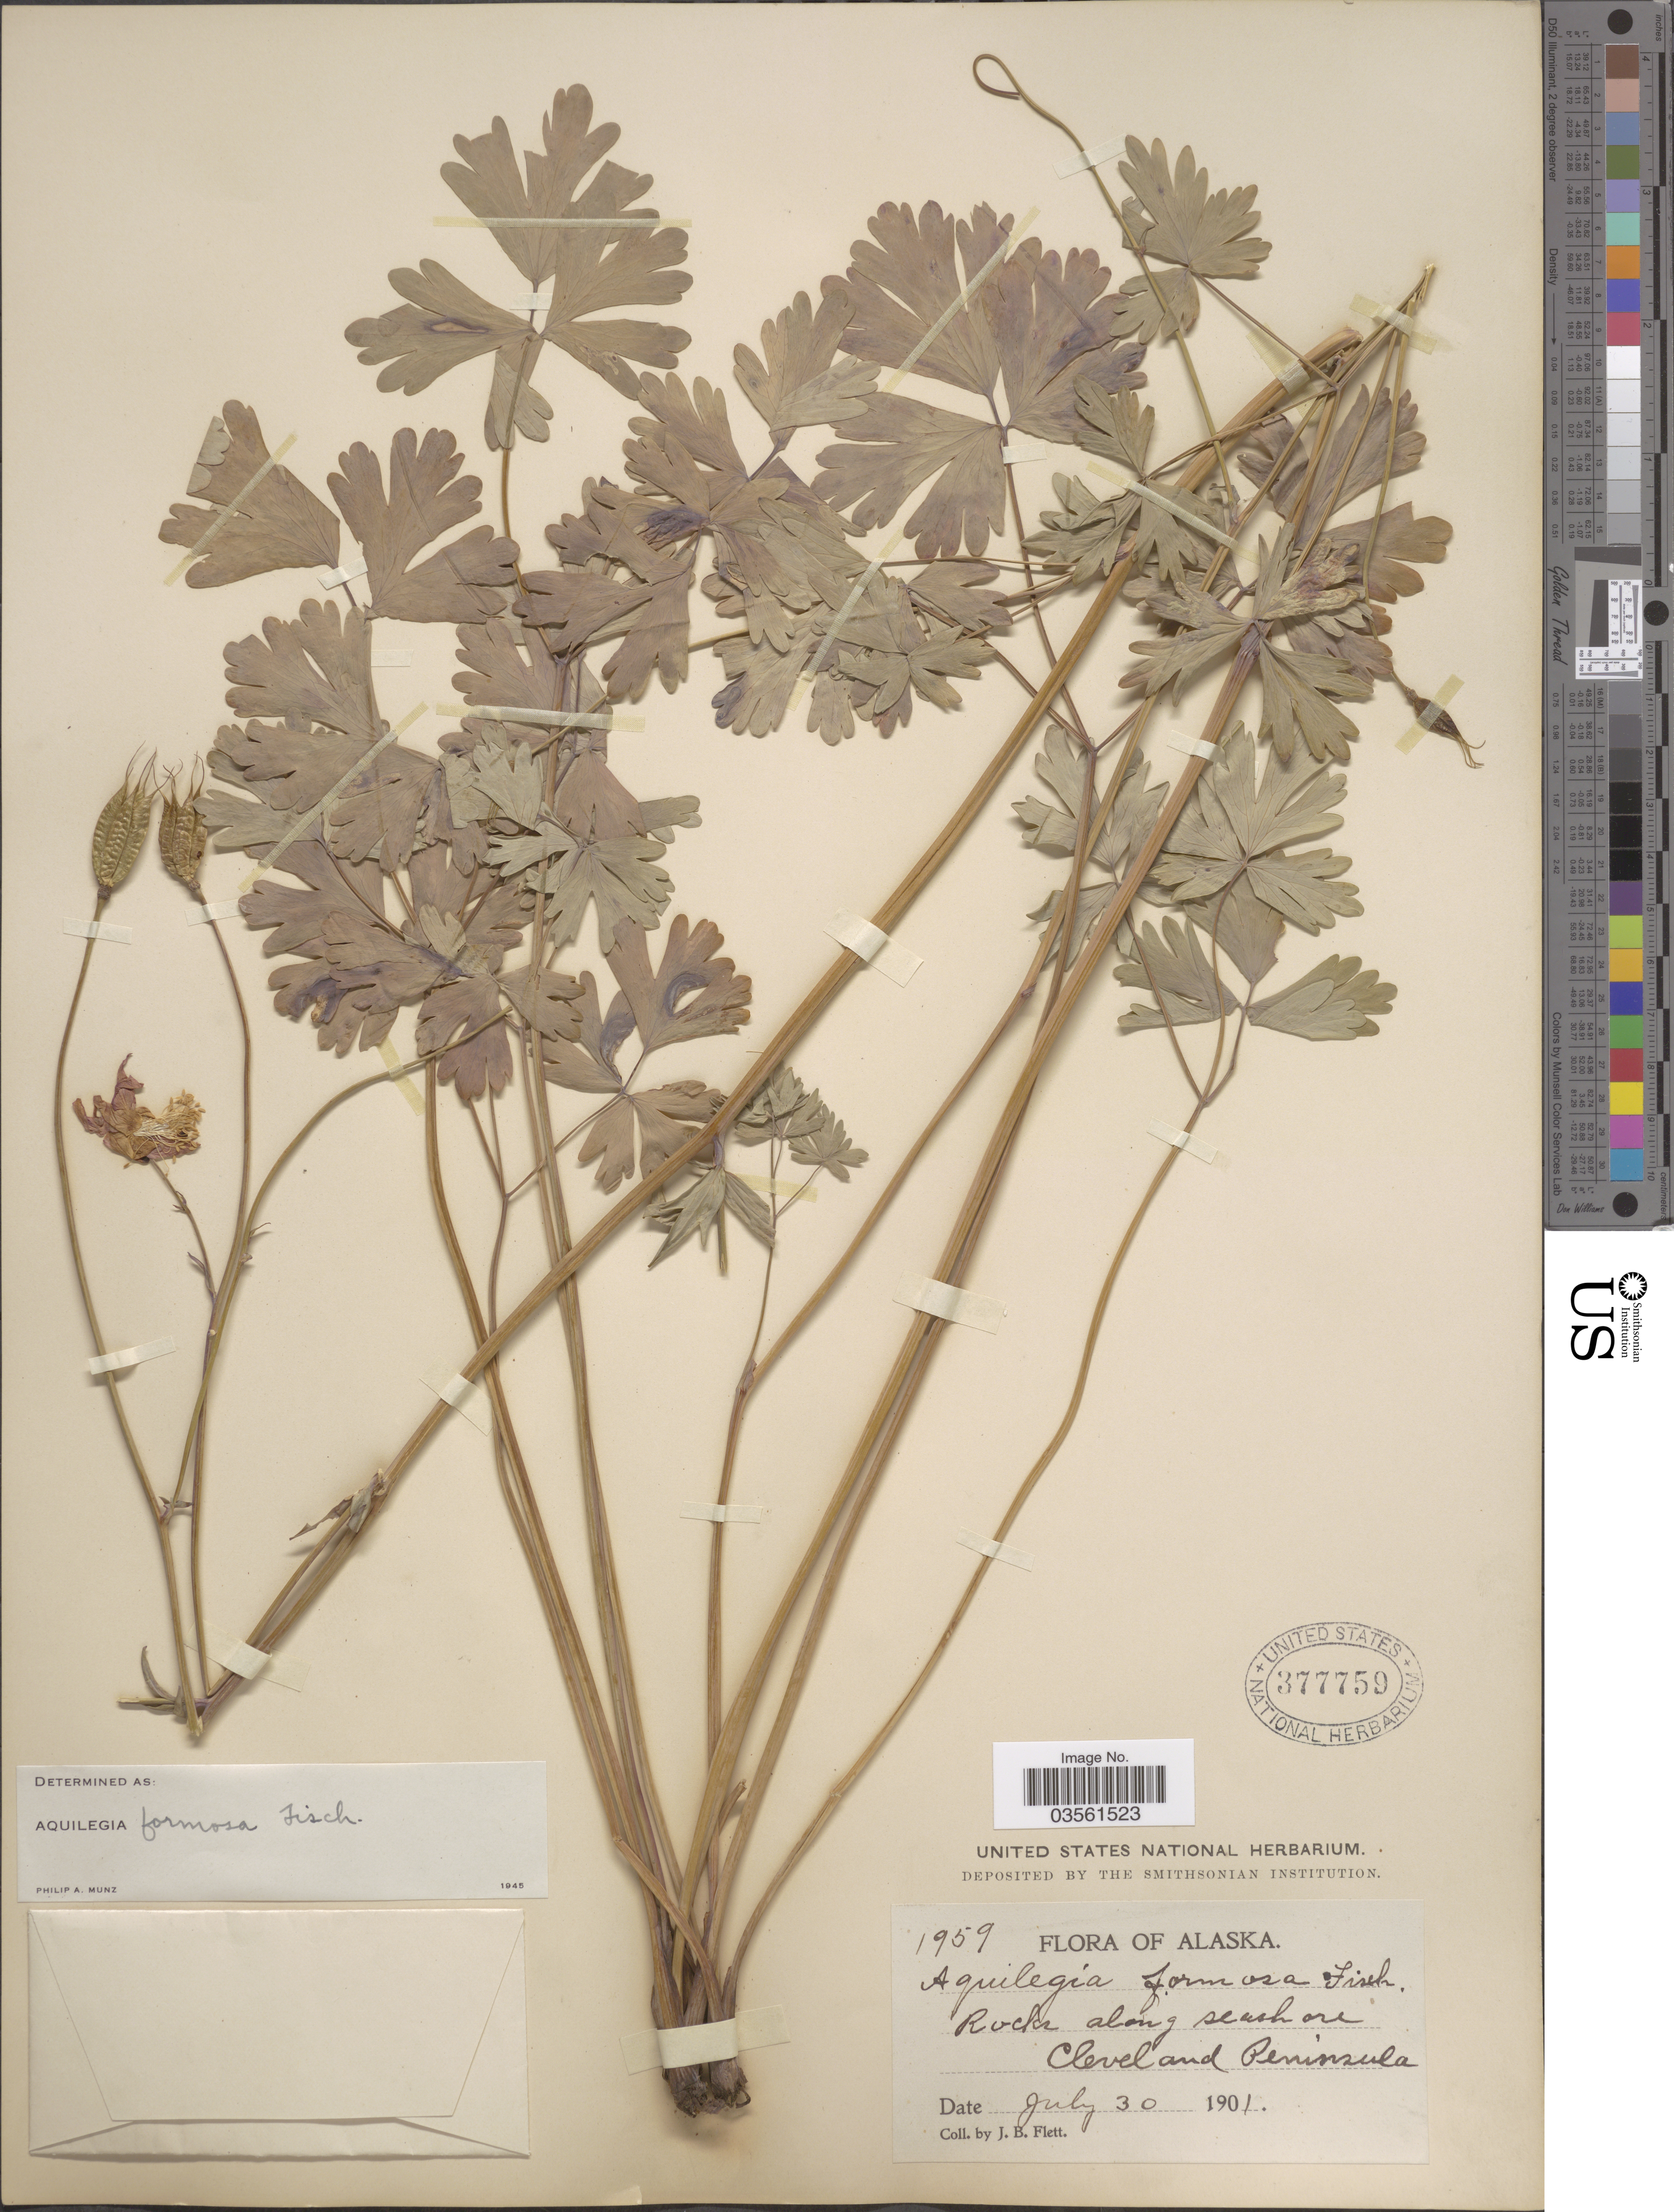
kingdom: Plantae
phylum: Tracheophyta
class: Magnoliopsida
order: Ranunculales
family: Ranunculaceae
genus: Aquilegia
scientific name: Aquilegia formosa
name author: Fisch. ex DC.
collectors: J. Flett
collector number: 1959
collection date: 1901-07-30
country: United States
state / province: Alaska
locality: Rocks along seashore Cleveland Peninsula.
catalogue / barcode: US 377759